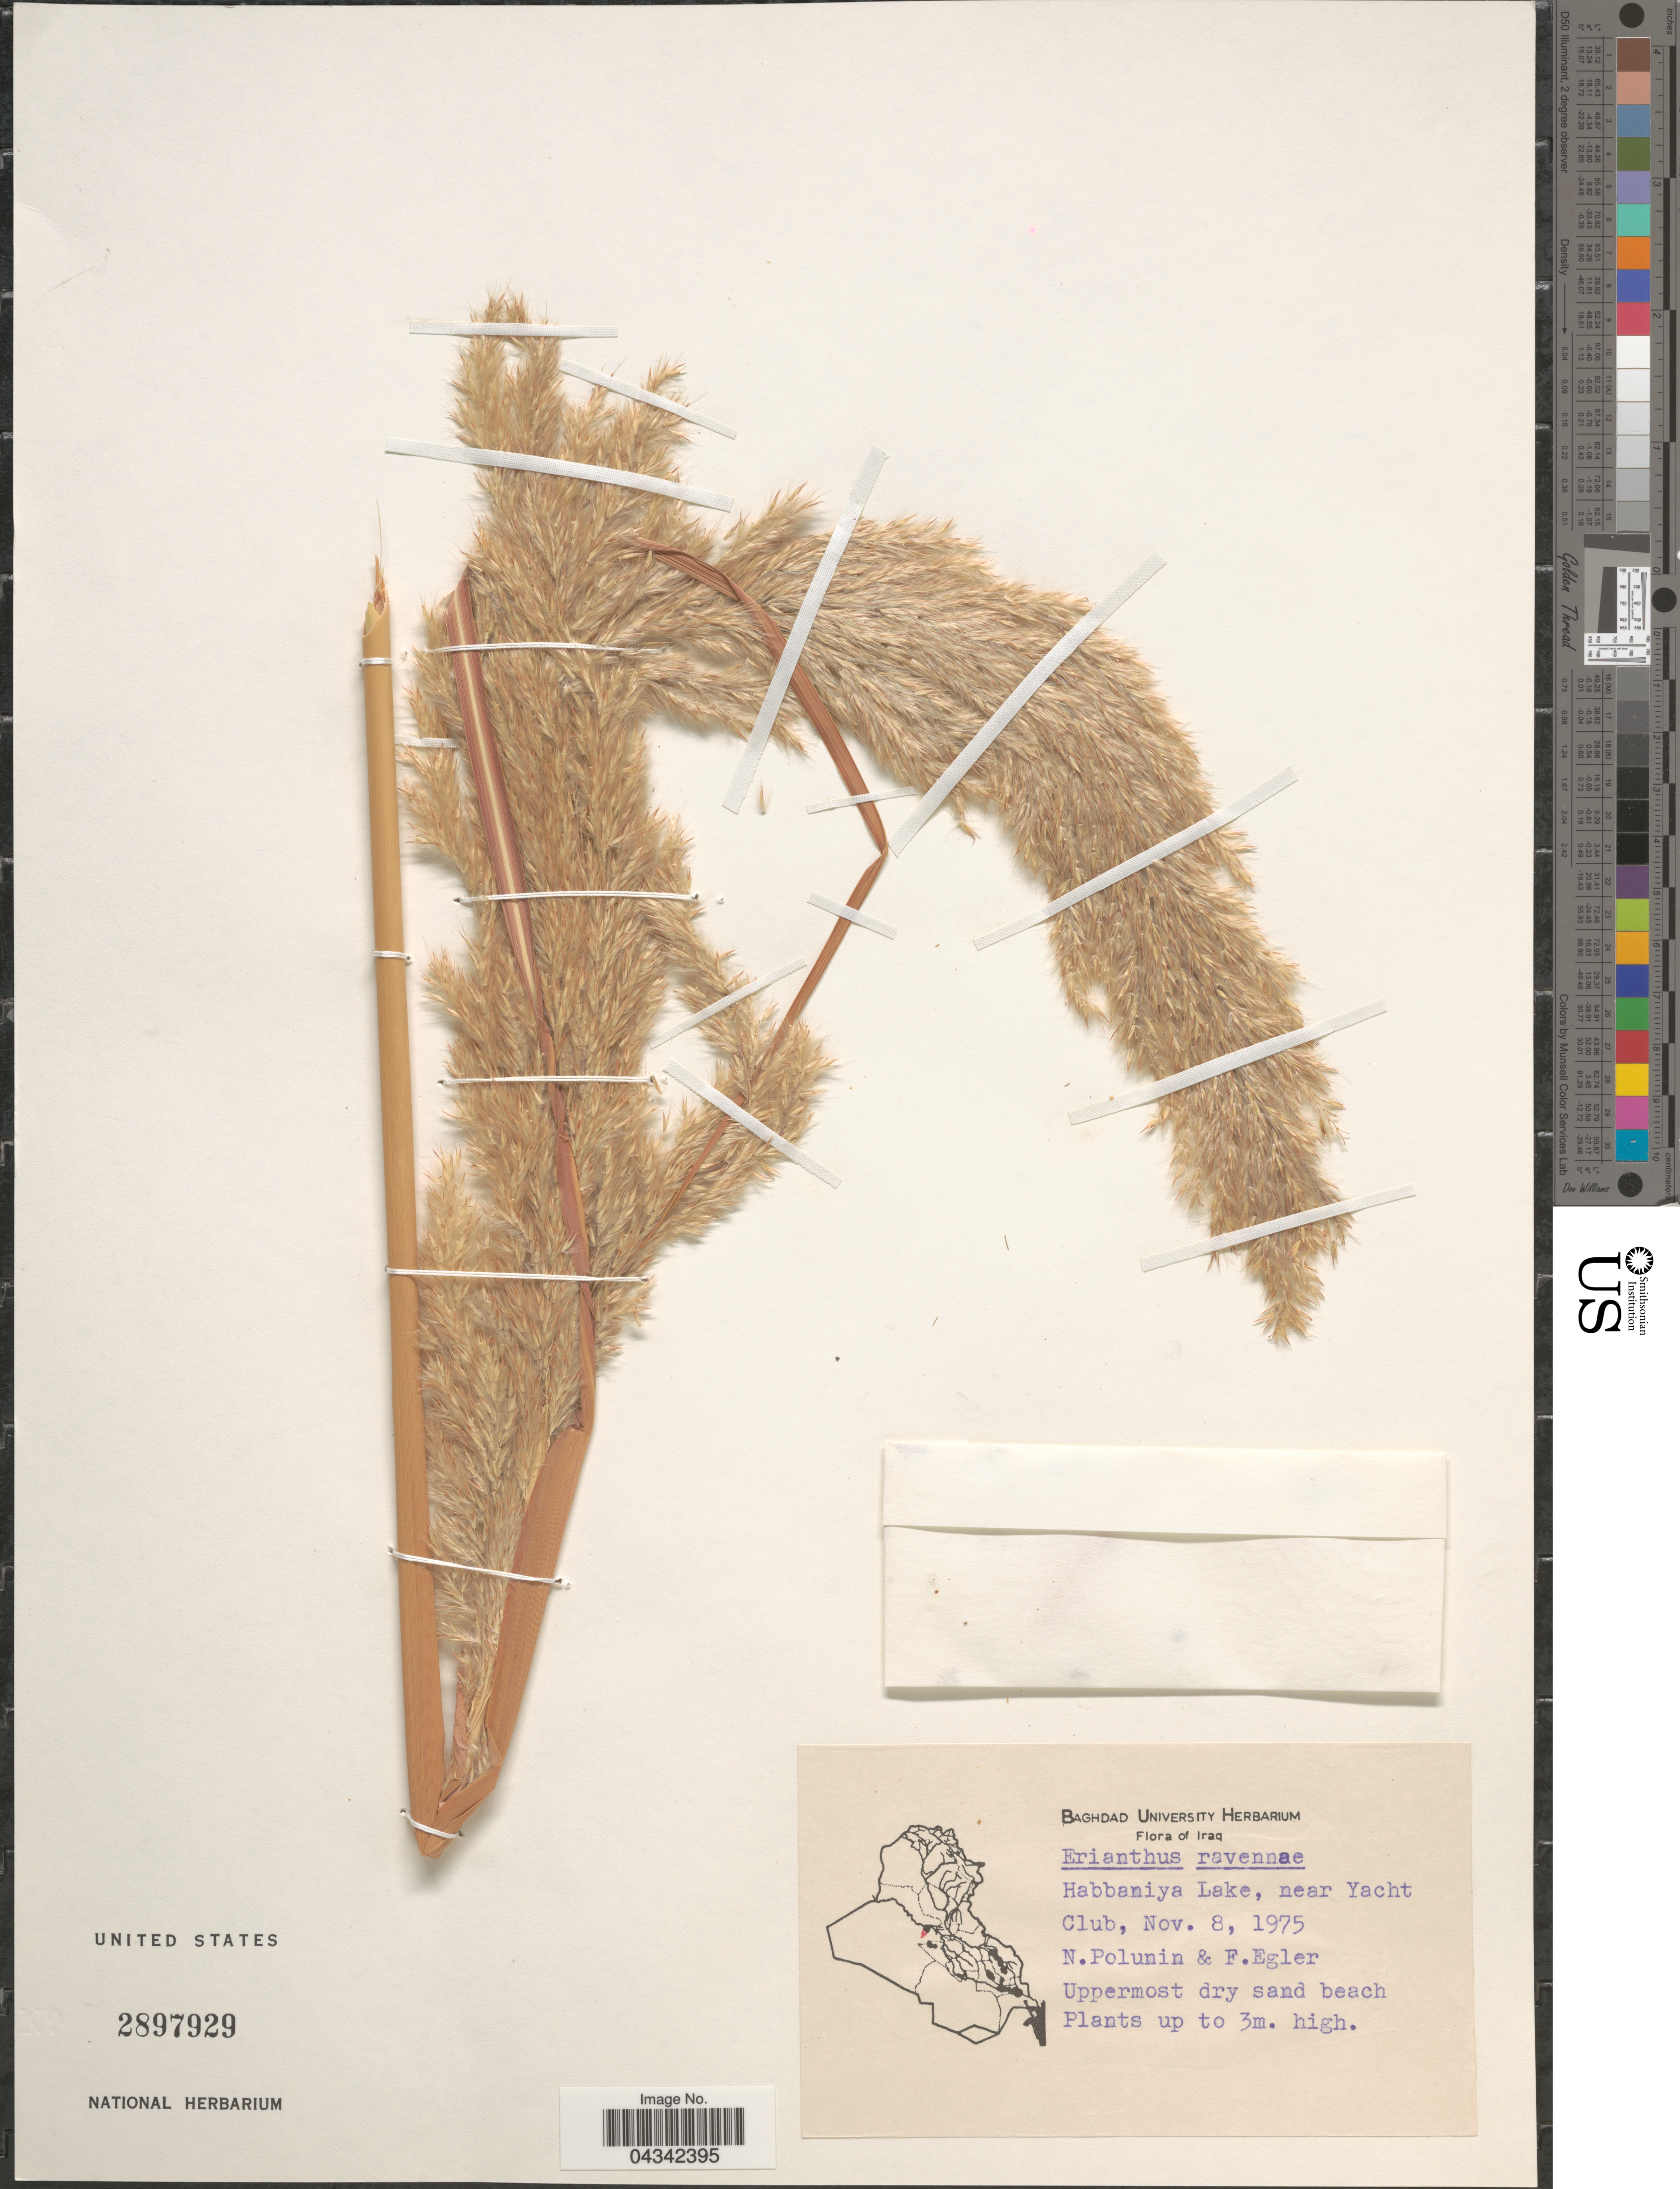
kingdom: Plantae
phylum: Tracheophyta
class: Liliopsida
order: Poales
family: Poaceae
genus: Tripidium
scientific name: Tripidium ravennae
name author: (L.) H. Scholz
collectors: N. V. Polunin & F. Egler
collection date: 1975-11-08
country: Iraq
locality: Habbaniya Lake, near Yacht Club.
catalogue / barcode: US 2897929